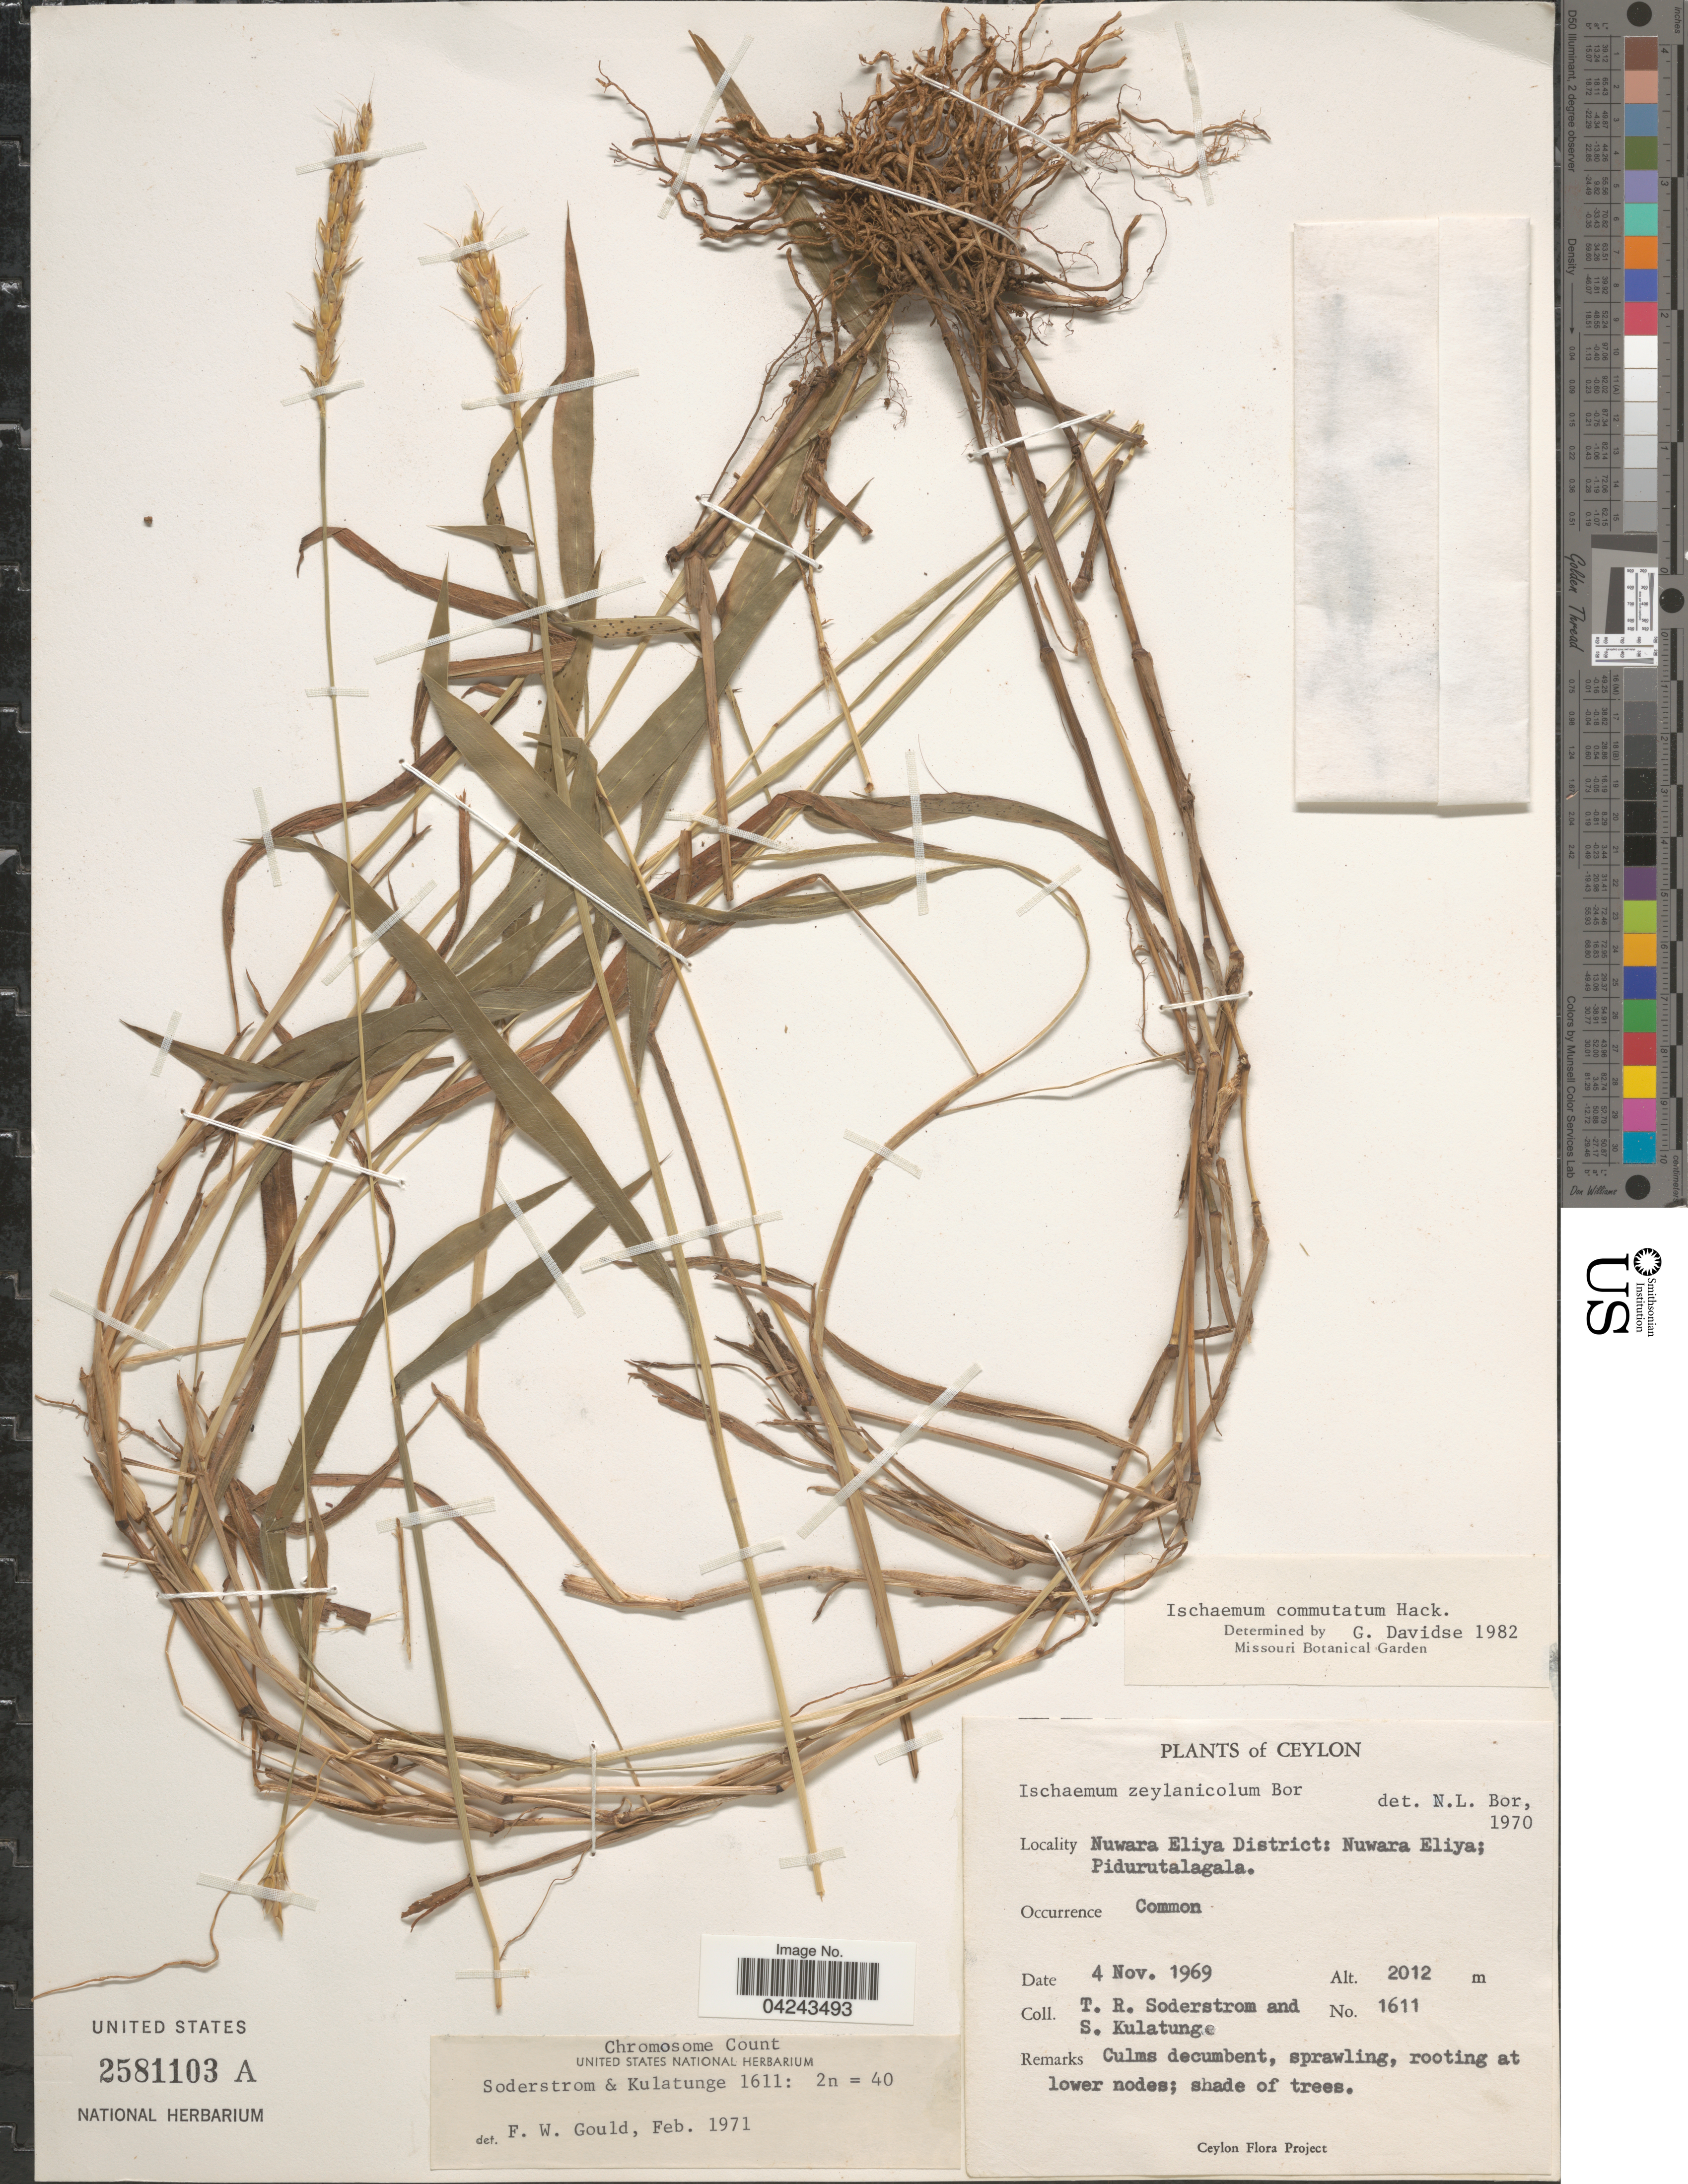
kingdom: Plantae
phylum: Tracheophyta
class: Liliopsida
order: Poales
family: Poaceae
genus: Ischaemum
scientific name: Ischaemum commutatum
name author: Hack.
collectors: T. R. Soderstrom & S. Kulatunge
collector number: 1611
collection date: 1969-11-04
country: Sri Lanka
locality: Ceylon. Nuwara Eliya District: Nuwara Eliya; Pidurutalagala. Common.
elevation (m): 2012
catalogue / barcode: US 2581103A